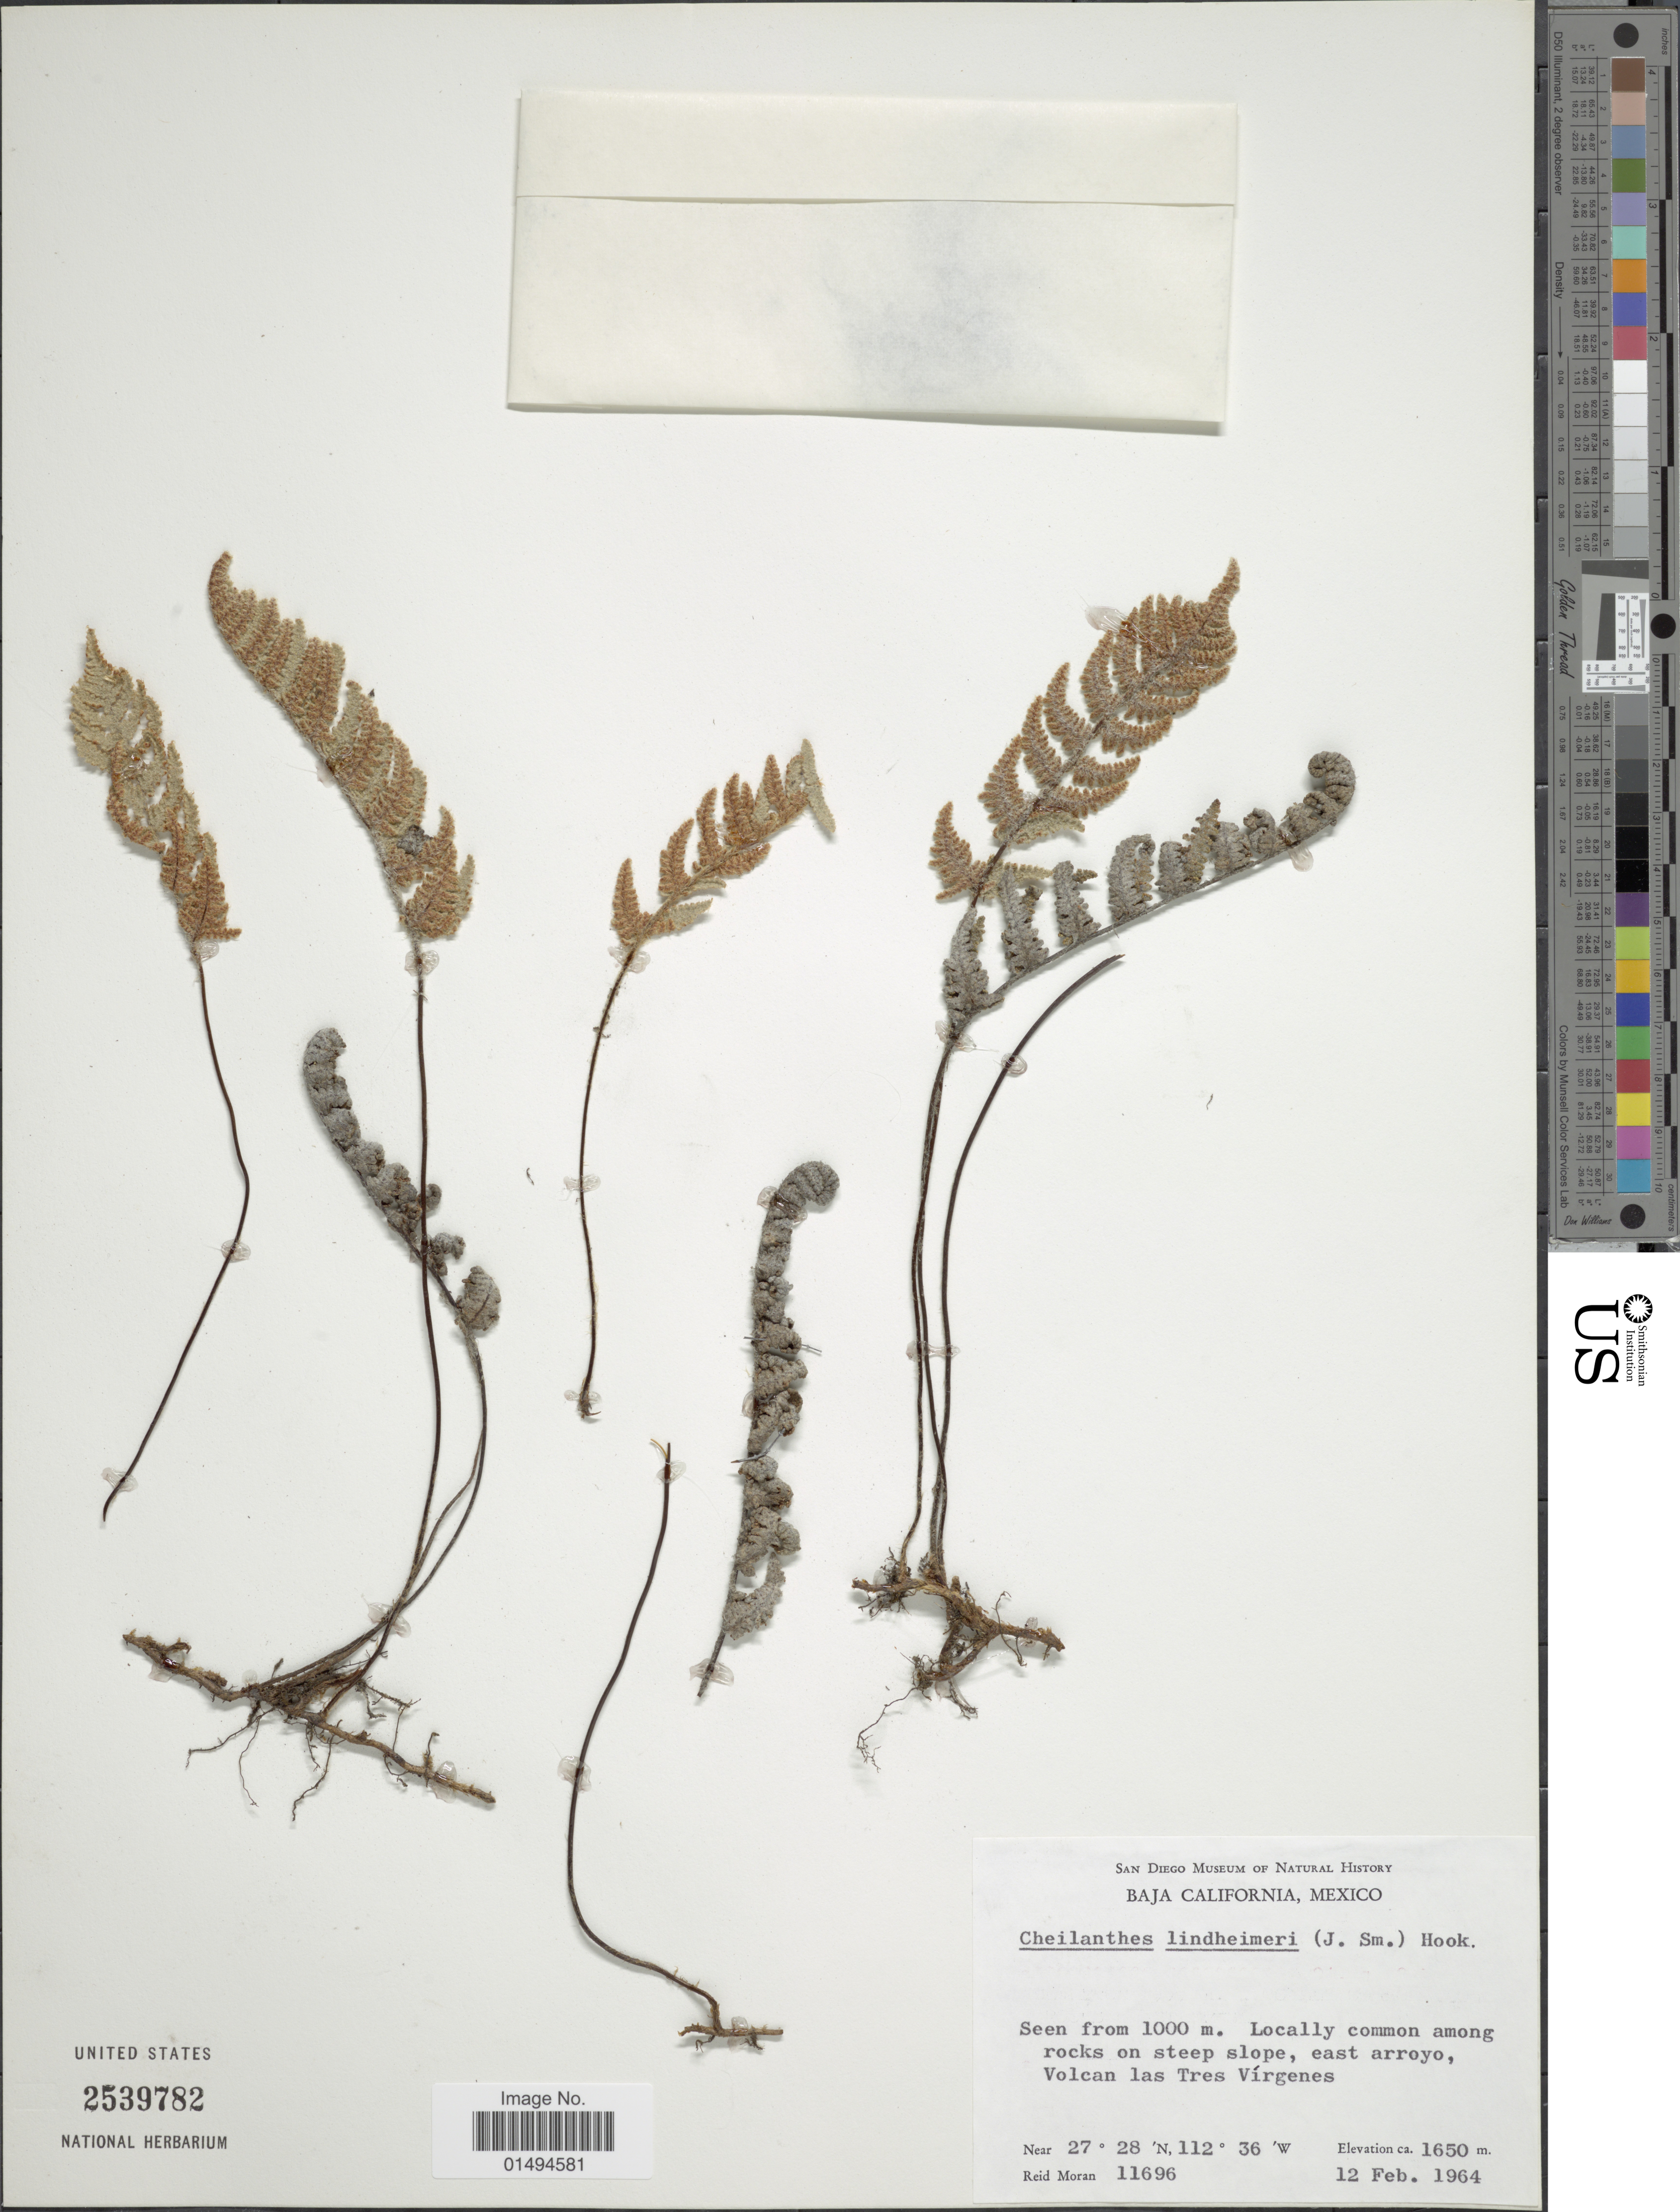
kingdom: Plantae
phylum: Tracheophyta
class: Polypodiopsida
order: Polypodiales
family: Pteridaceae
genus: Myriopteris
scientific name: Myriopteris lindheimeri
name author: (Hook.) J. Sm.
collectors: R. V. Moran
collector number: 11696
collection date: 1964-02-12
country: Mexico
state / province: Baja California Sur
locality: East arroyo, Volcan Las Tres Virgenes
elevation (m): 1650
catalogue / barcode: US 2539782